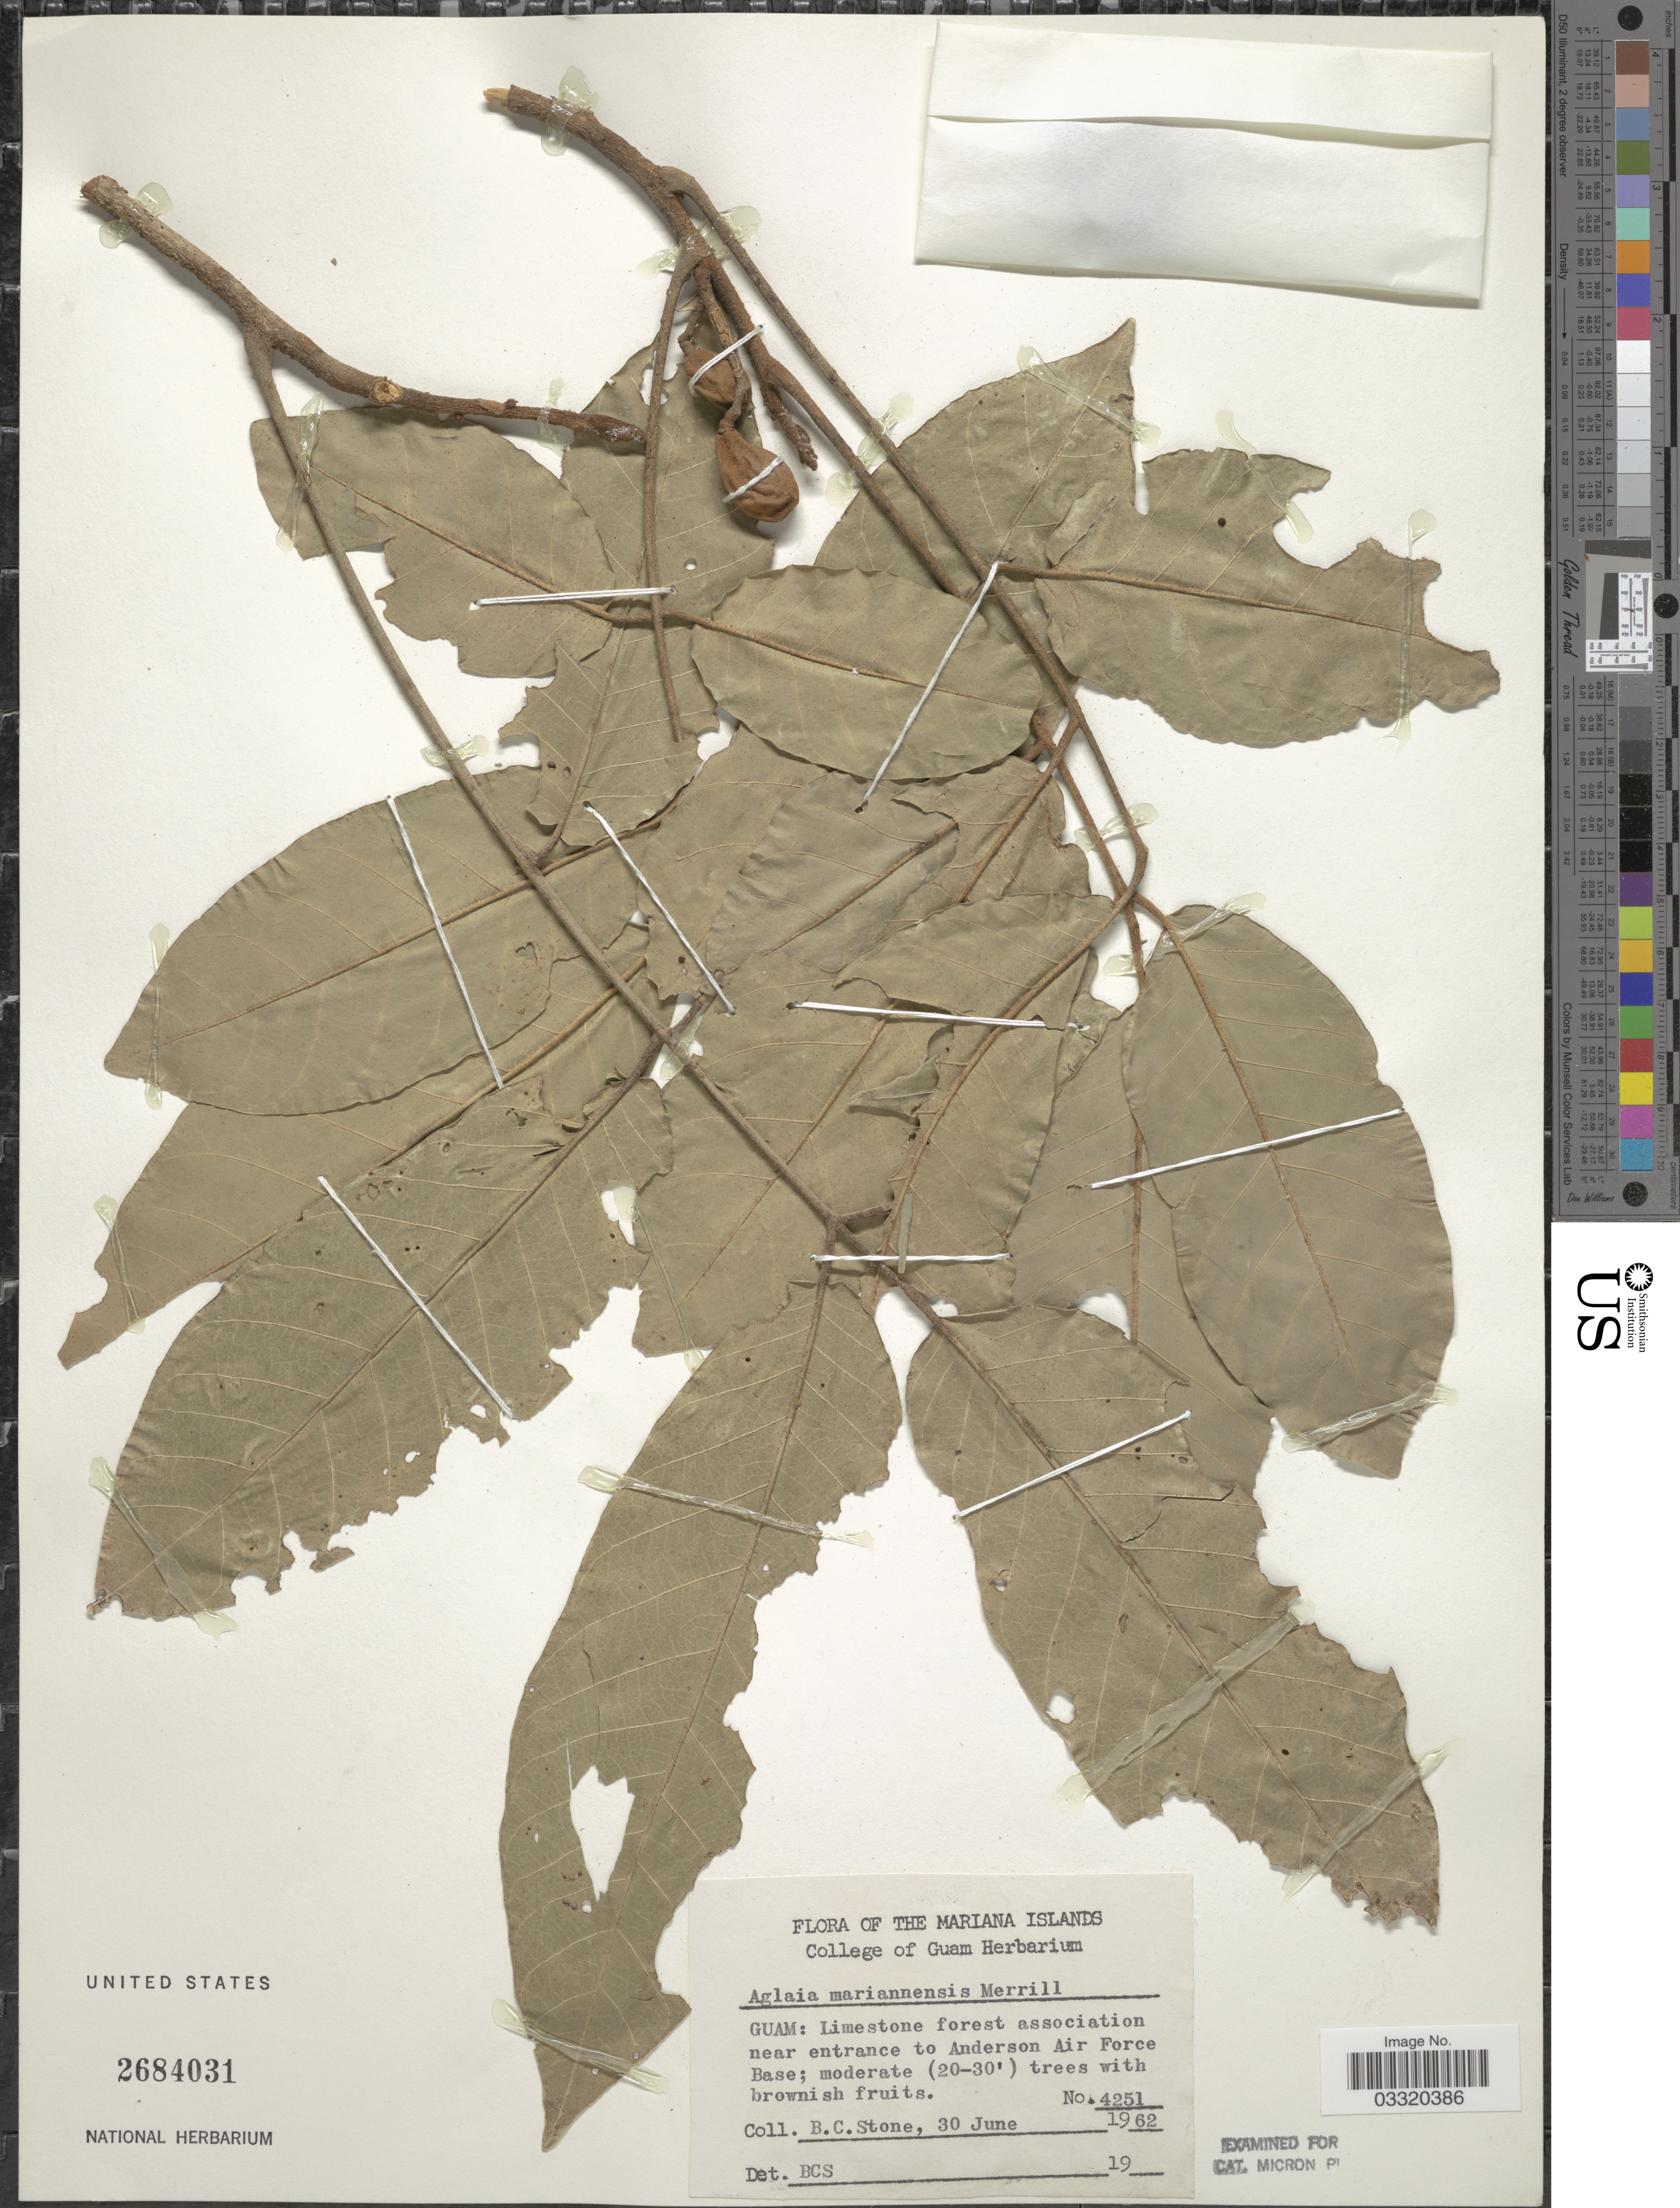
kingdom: Plantae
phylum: Tracheophyta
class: Magnoliopsida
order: Sapindales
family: Meliaceae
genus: Aglaia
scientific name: Aglaia mariannensis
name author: Merr.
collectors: B. C. Stone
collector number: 4251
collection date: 1962-06-30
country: Guam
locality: The Mariana Islands. Limestone forest association near entrance to Andersen Air Force Base.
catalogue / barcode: US 2684031